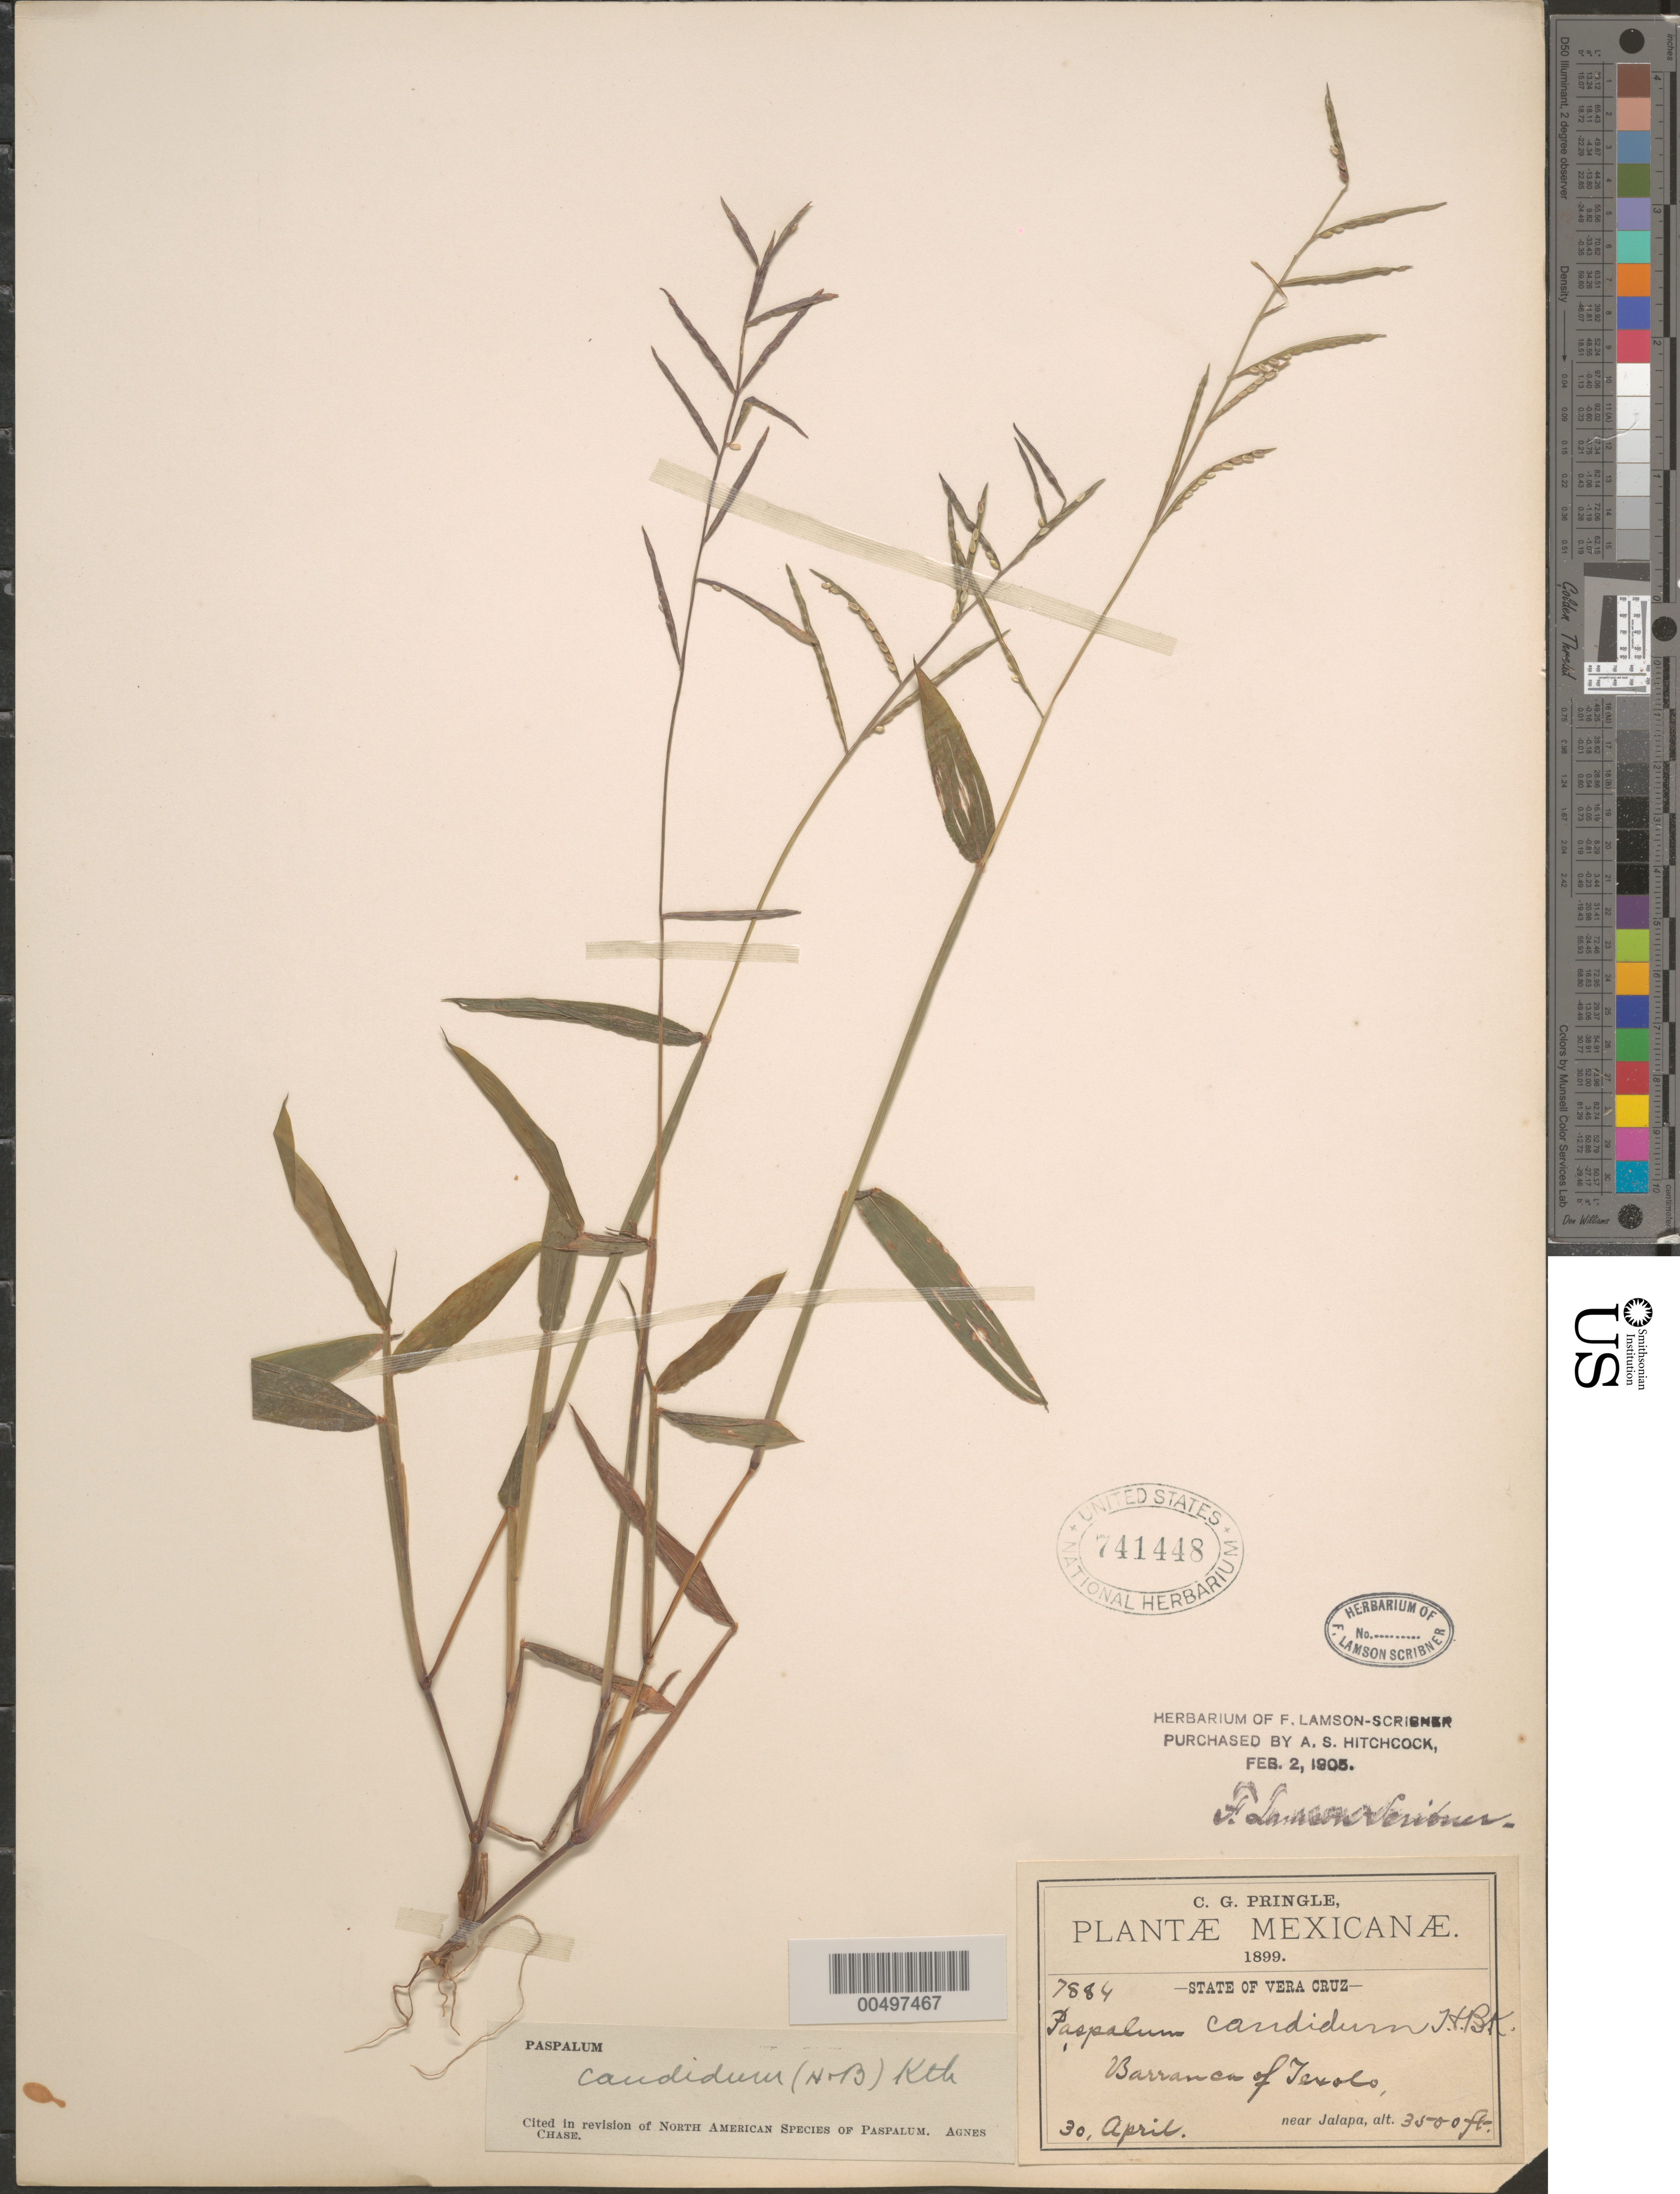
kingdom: Plantae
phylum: Tracheophyta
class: Liliopsida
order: Poales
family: Poaceae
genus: Paspalum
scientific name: Paspalum candidum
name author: (Humb. & Bonpl. ex Fleugge) Kunth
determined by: Chase, [M.] Agnes, (US)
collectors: C. G. Pringle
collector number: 7884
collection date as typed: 30 Apr 1899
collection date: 1899-04-30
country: Mexico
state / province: Veracruz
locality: Barranca of Texolo, near Jalapa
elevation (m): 1067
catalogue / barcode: US 741448